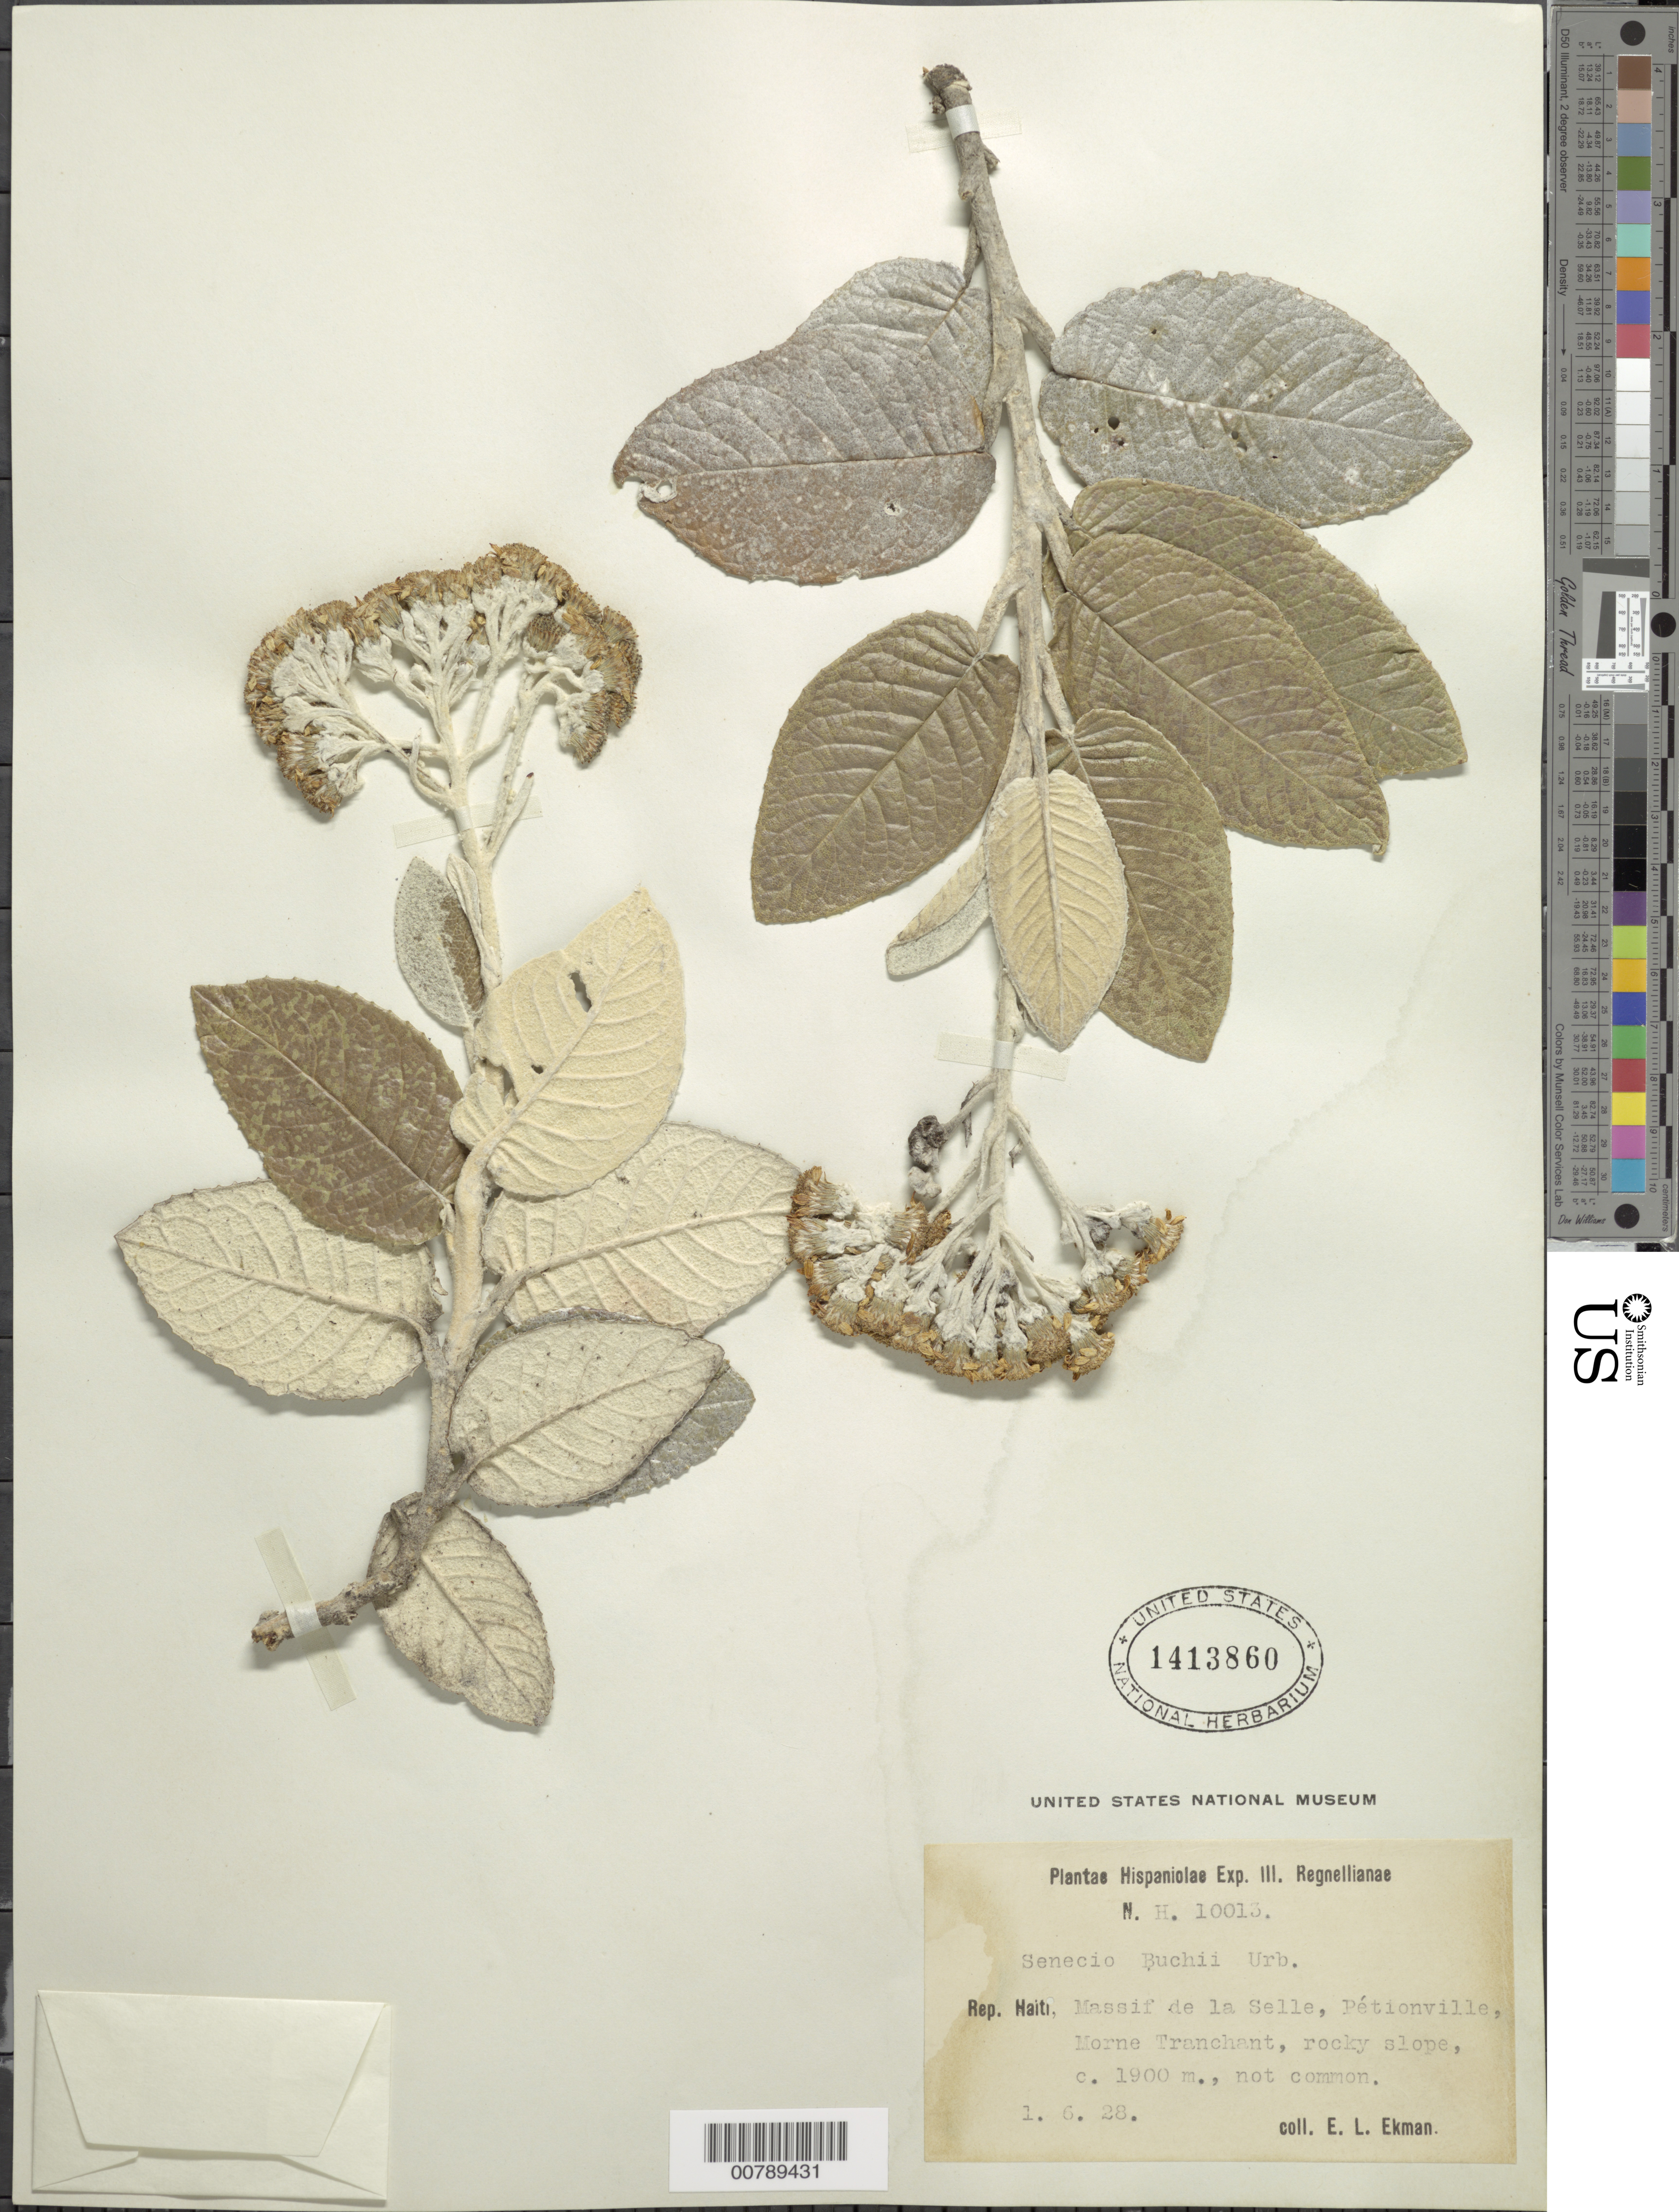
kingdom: Plantae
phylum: Tracheophyta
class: Magnoliopsida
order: Asterales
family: Asteraceae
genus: Senecio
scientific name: Senecio buchii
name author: Urb.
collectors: E. L. Ekman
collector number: H 10013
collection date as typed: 01 Jun 1928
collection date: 1928-06-01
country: Haiti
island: Hispaniola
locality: Massif de la Selle, Pétionville, Morne Tranchant, rocky slope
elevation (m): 1900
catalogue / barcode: US 1413860